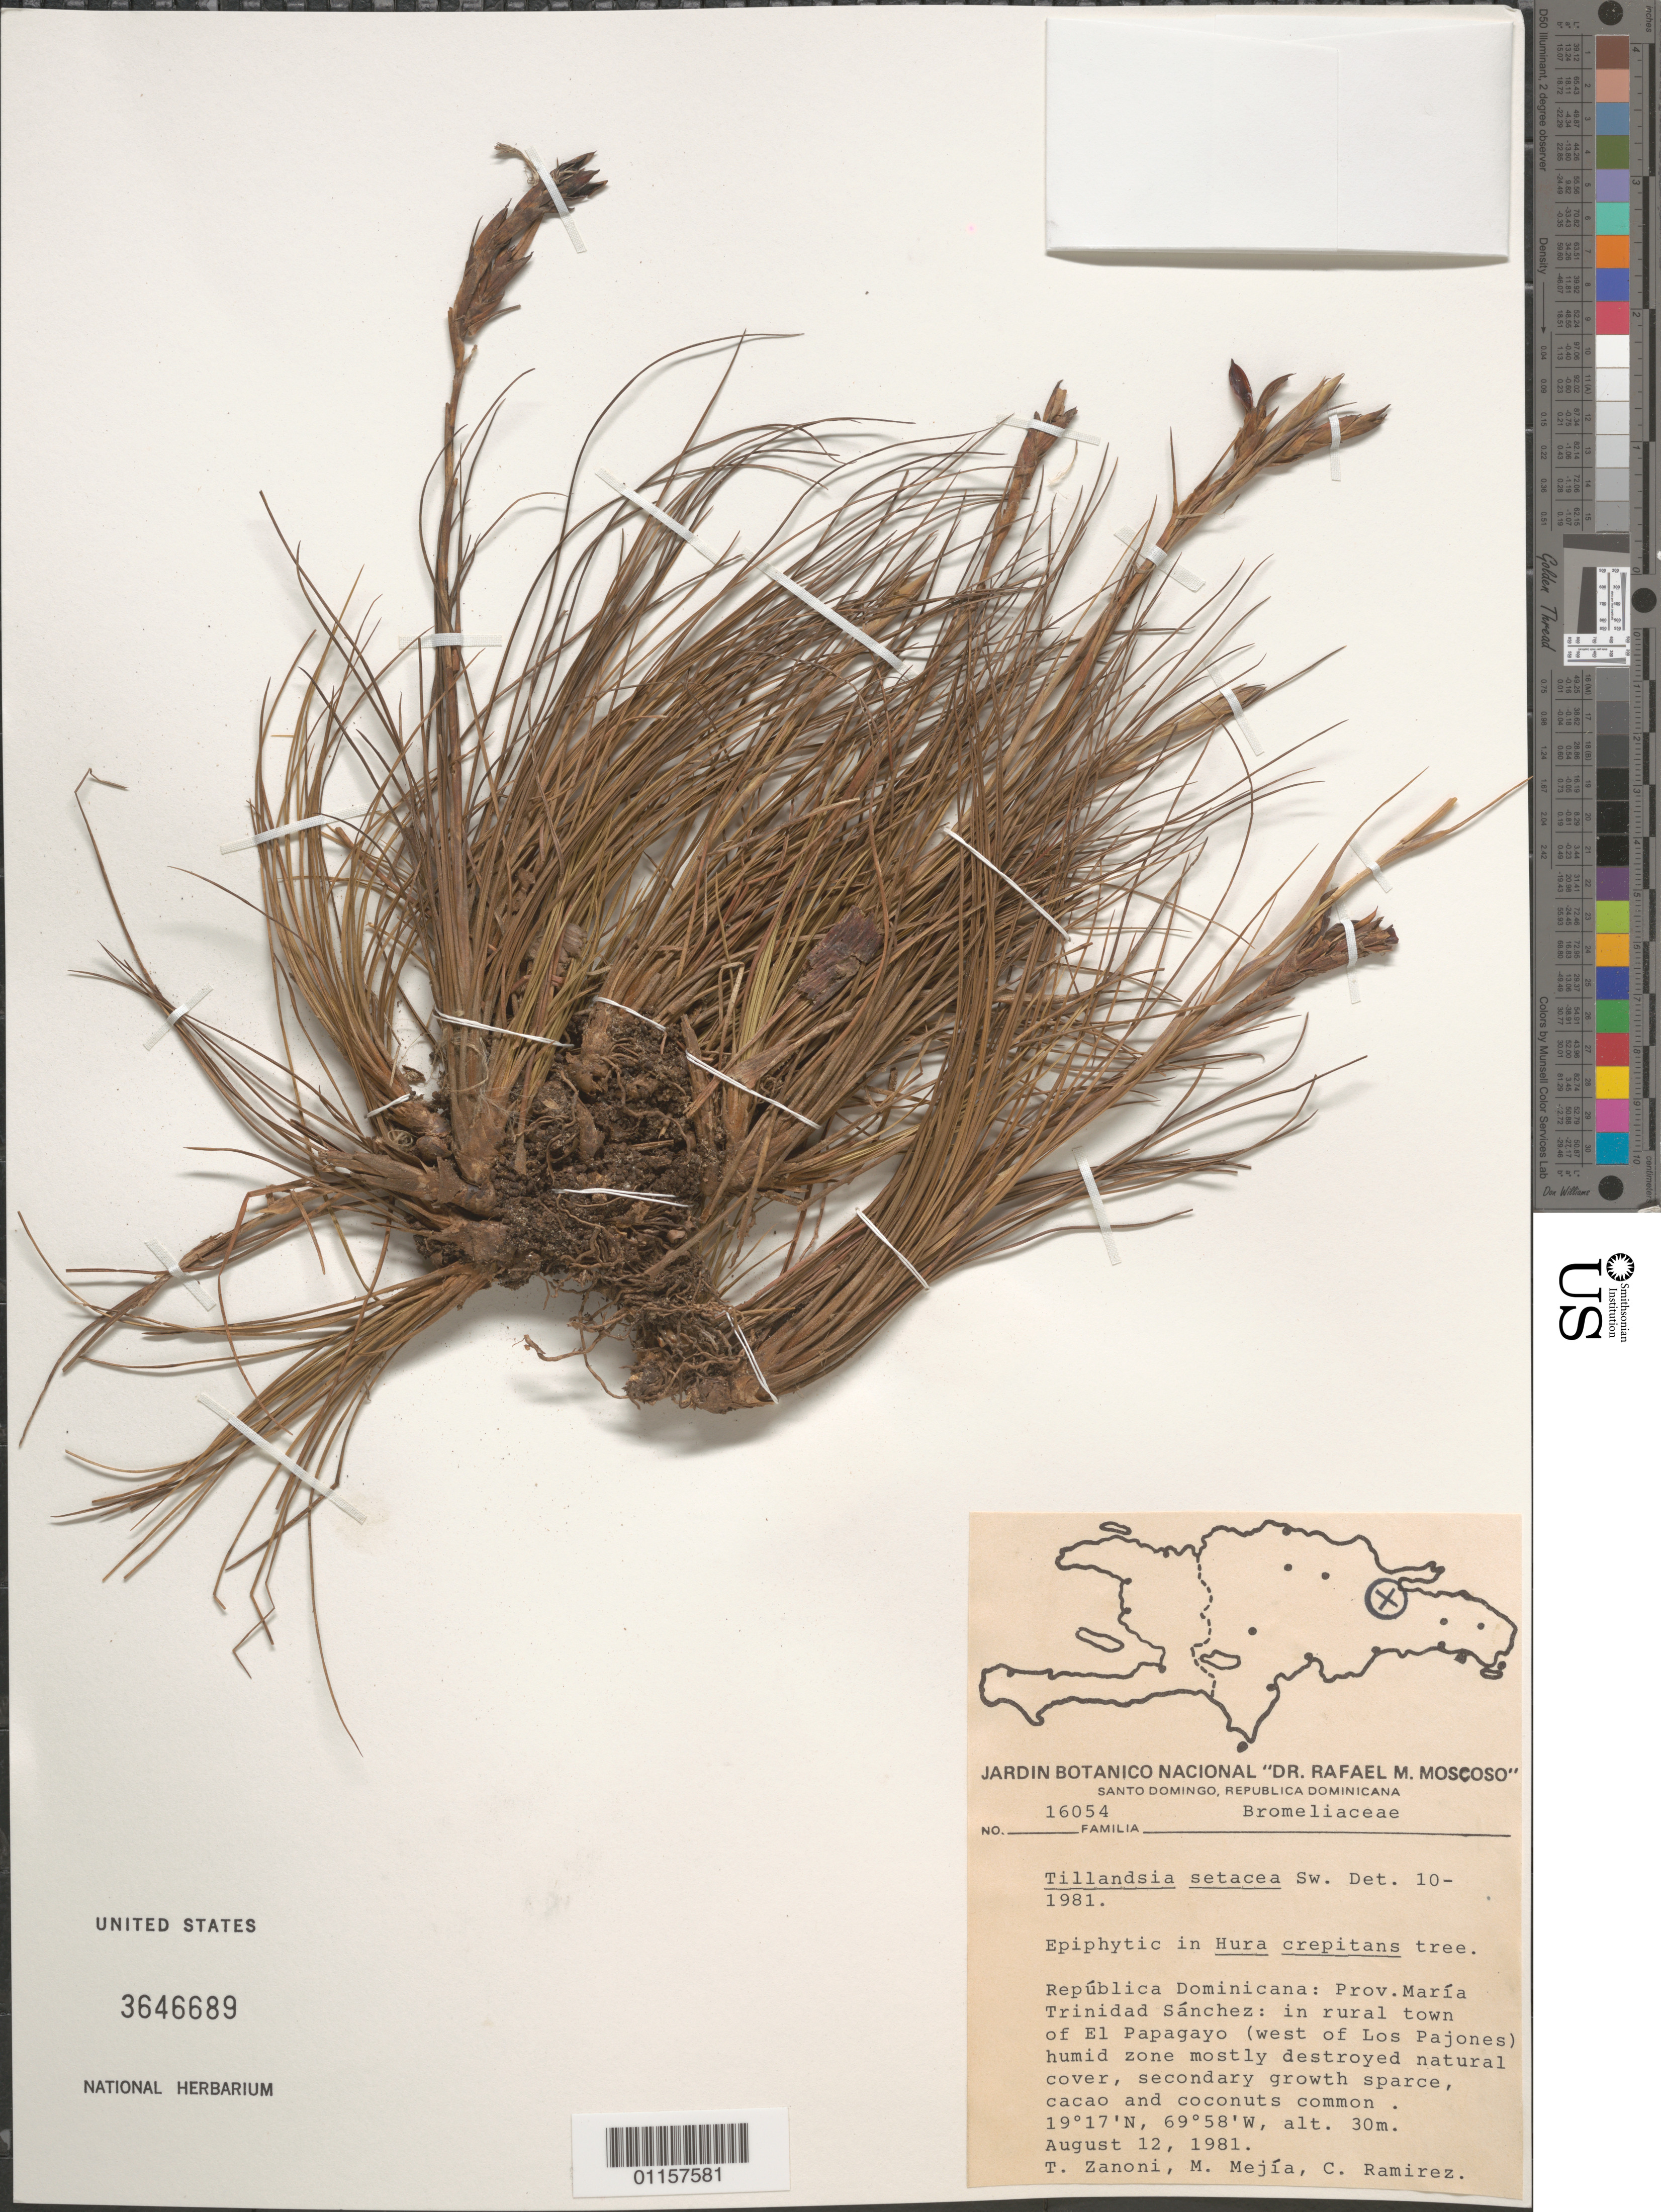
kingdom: Plantae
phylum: Tracheophyta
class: Liliopsida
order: Poales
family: Bromeliaceae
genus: Tillandsia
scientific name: Tillandsia setacea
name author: Sw.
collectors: T. A. Zanoni, M. Mejia & C. Ramirez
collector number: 16054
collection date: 1981-08-12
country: Dominican Republic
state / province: María Trinidad Sánchez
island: Hispaniola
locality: El Papagayo (west of Los Pajones).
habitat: Humid zone mostly destroyed natural cover, secondary growth sparce, cacao and coconuts common.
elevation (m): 30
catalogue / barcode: US 3646689